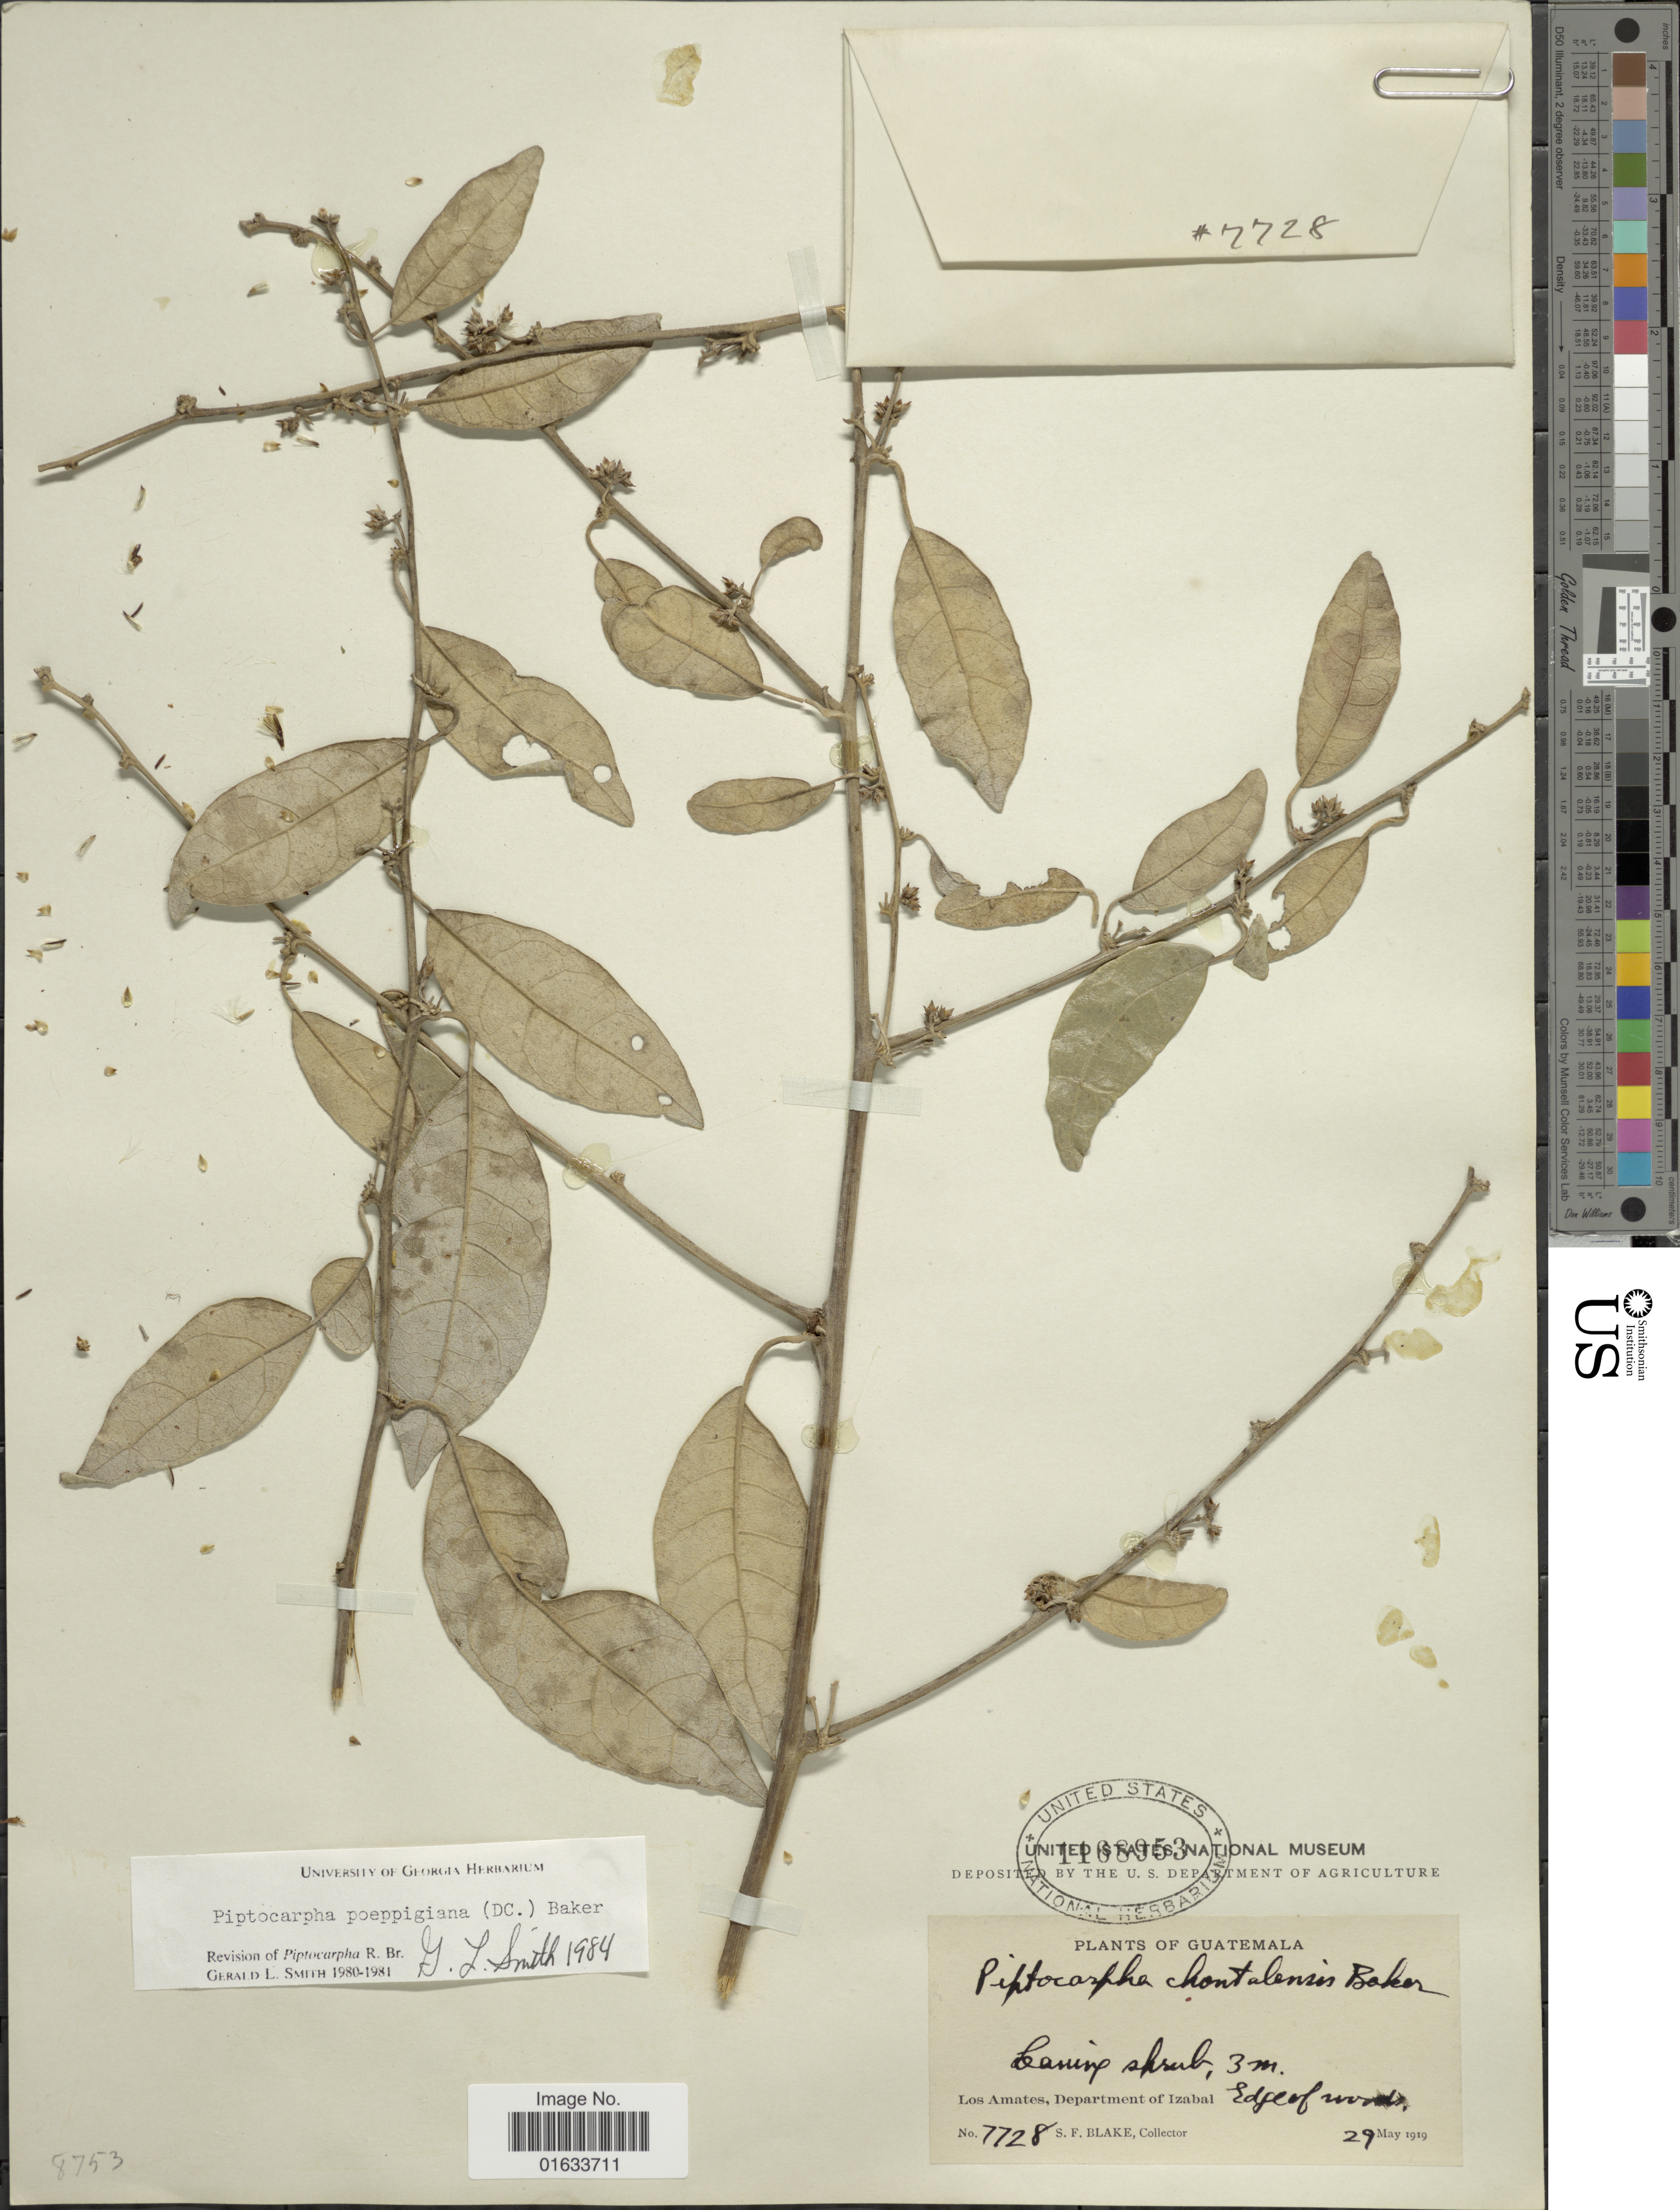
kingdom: Plantae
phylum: Tracheophyta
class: Magnoliopsida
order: Asterales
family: Asteraceae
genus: Piptocarpha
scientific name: Piptocarpha poeppigiana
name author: (DC.) Baker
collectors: S. Blake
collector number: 7728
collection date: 1919-05-29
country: Guatemala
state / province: Izabal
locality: Los Amates, Department of Izabal.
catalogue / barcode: US 1108953